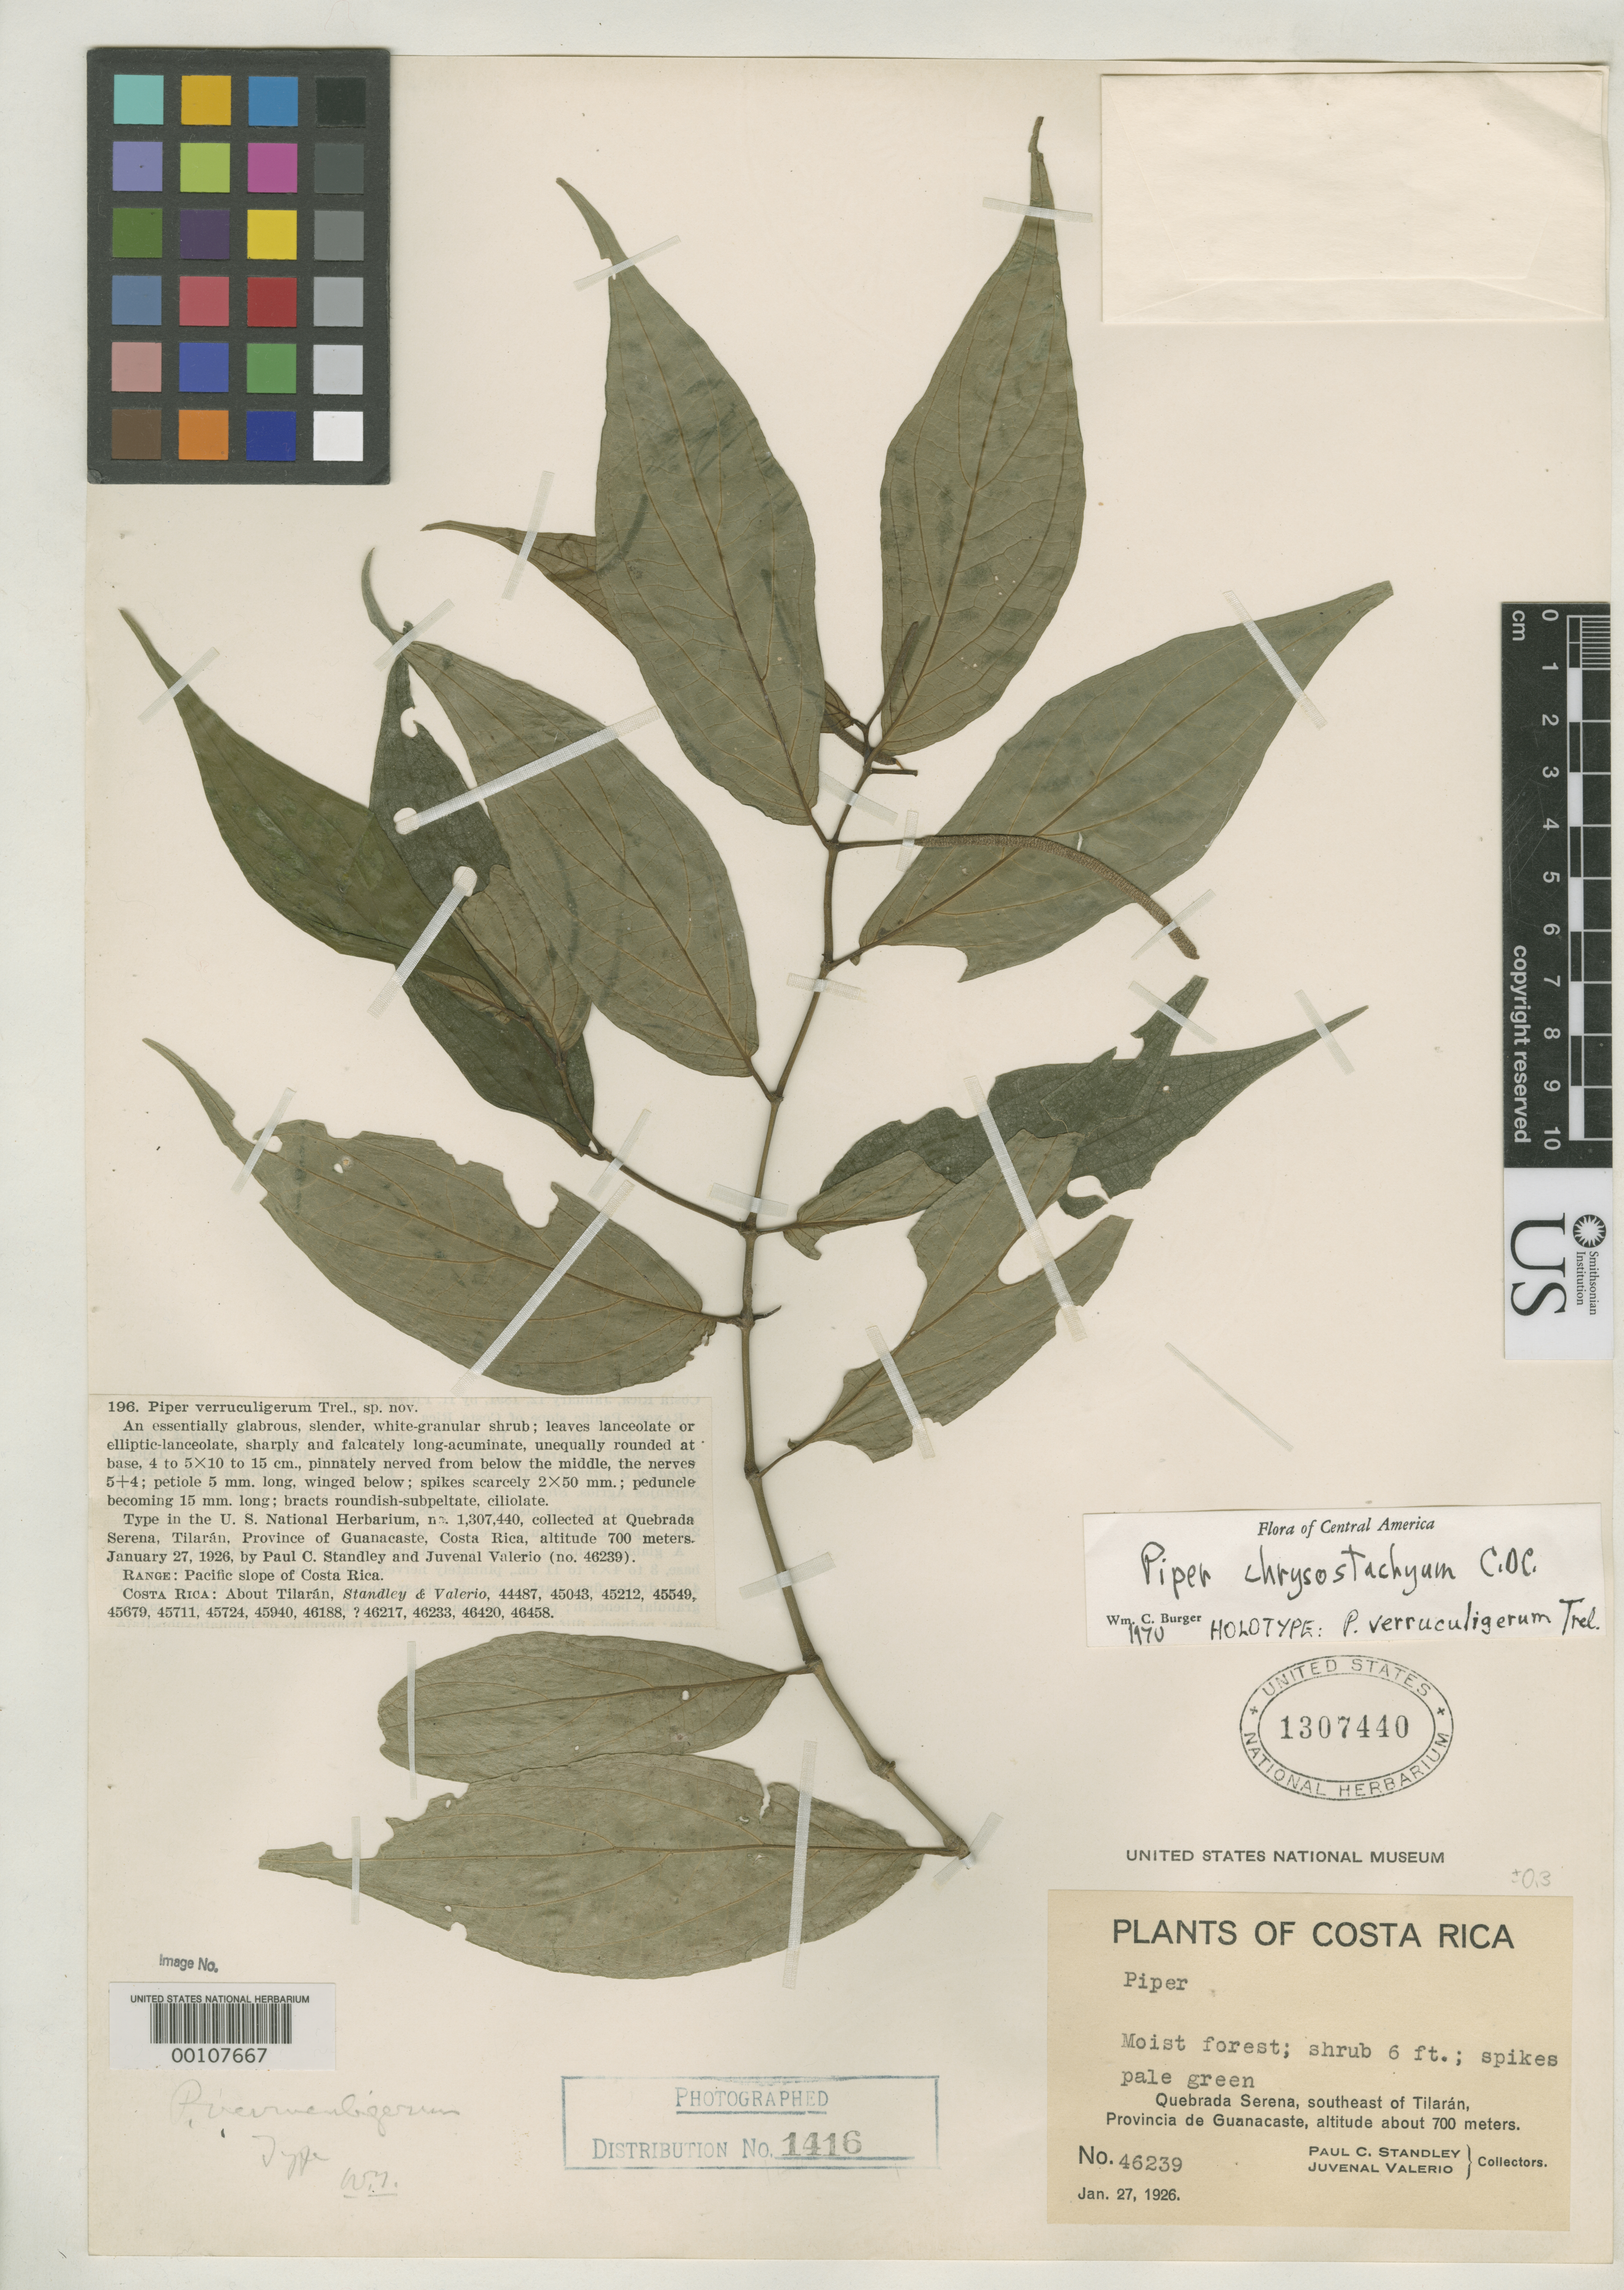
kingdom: Plantae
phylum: Tracheophyta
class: Magnoliopsida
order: Piperales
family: Piperaceae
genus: Piper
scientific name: Piper verruculigerum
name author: Trel.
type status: Holotype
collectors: P. C. Standley & J. Valerio R.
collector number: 46239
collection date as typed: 27 Jan 1926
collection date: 1926-01-27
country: Costa Rica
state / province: Guanacaste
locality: Quebla Serena, SE of Tilaran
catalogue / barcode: US 1307440